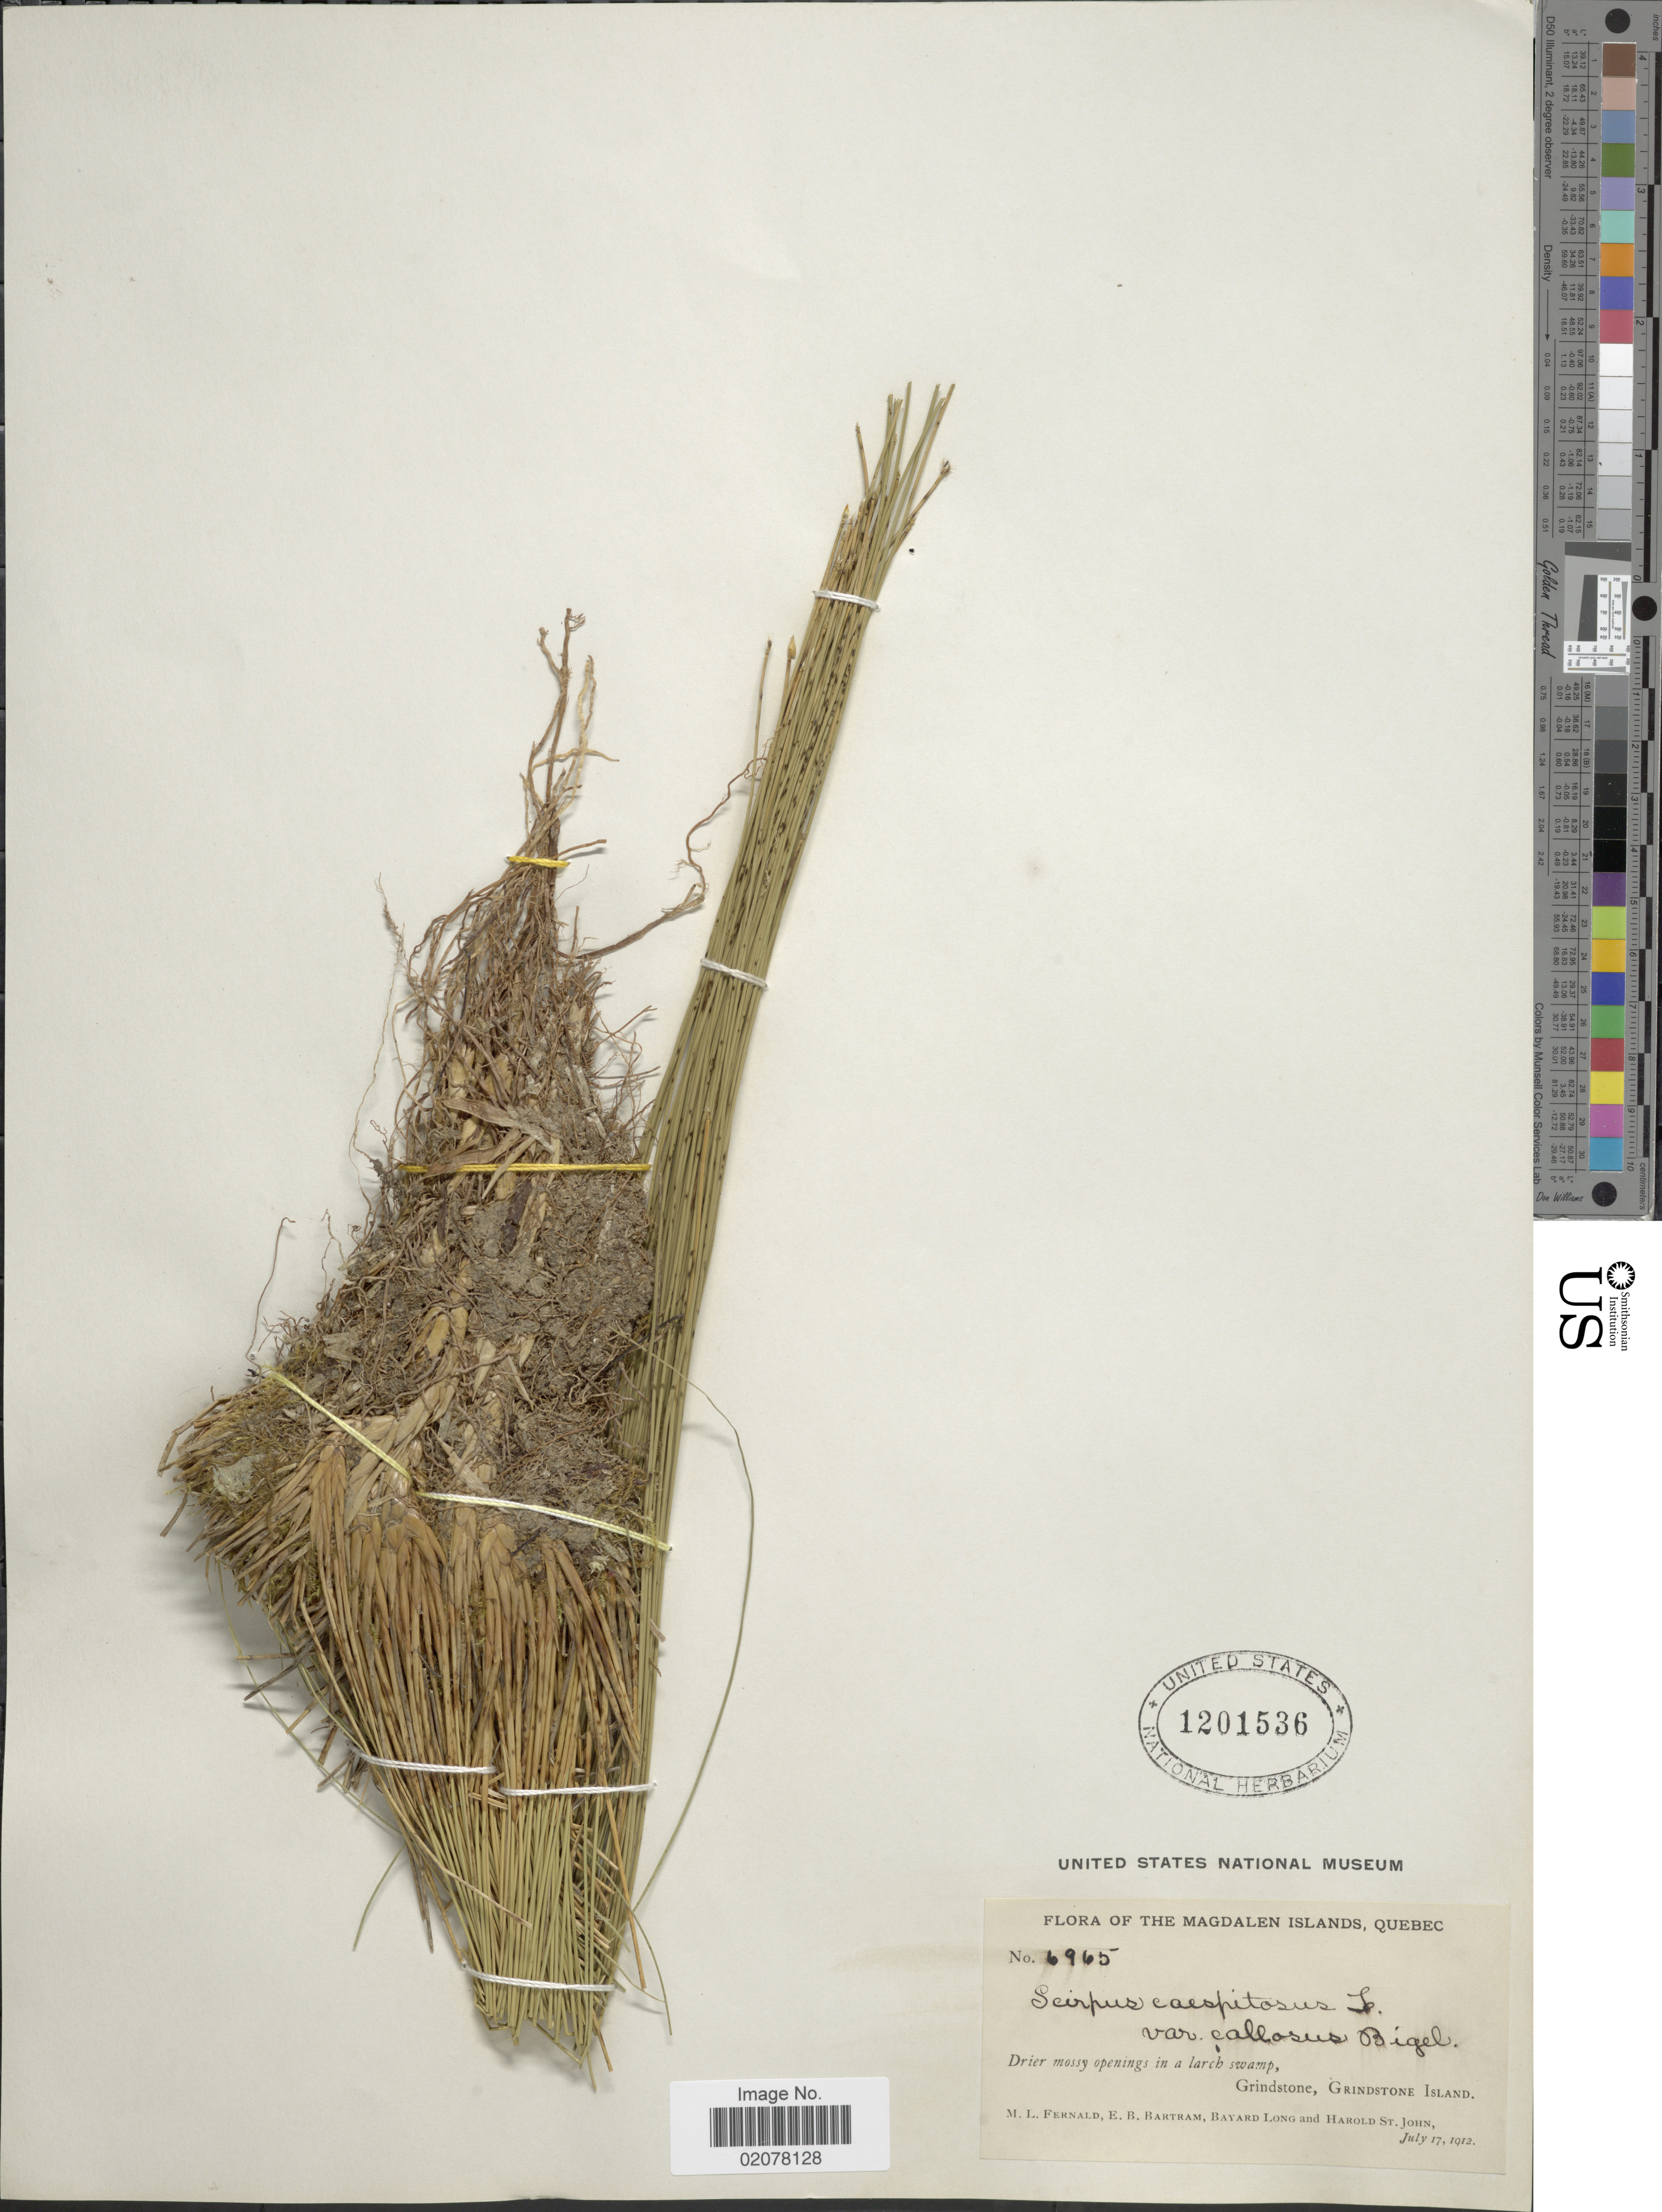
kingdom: Plantae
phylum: Tracheophyta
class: Liliopsida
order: Poales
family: Cyperaceae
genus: Trichophorum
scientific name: Trichophorum cespitosum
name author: (L.) Hartm.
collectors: M. L. Fernald, E. B. Bartram, B. Long & H. St. John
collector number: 6965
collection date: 1912-07-17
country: Canada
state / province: Quebec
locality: Magdalen Islands. Drier mossy openings in a larch swamp, Grindstone, Grindstone Island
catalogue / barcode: US 1201536